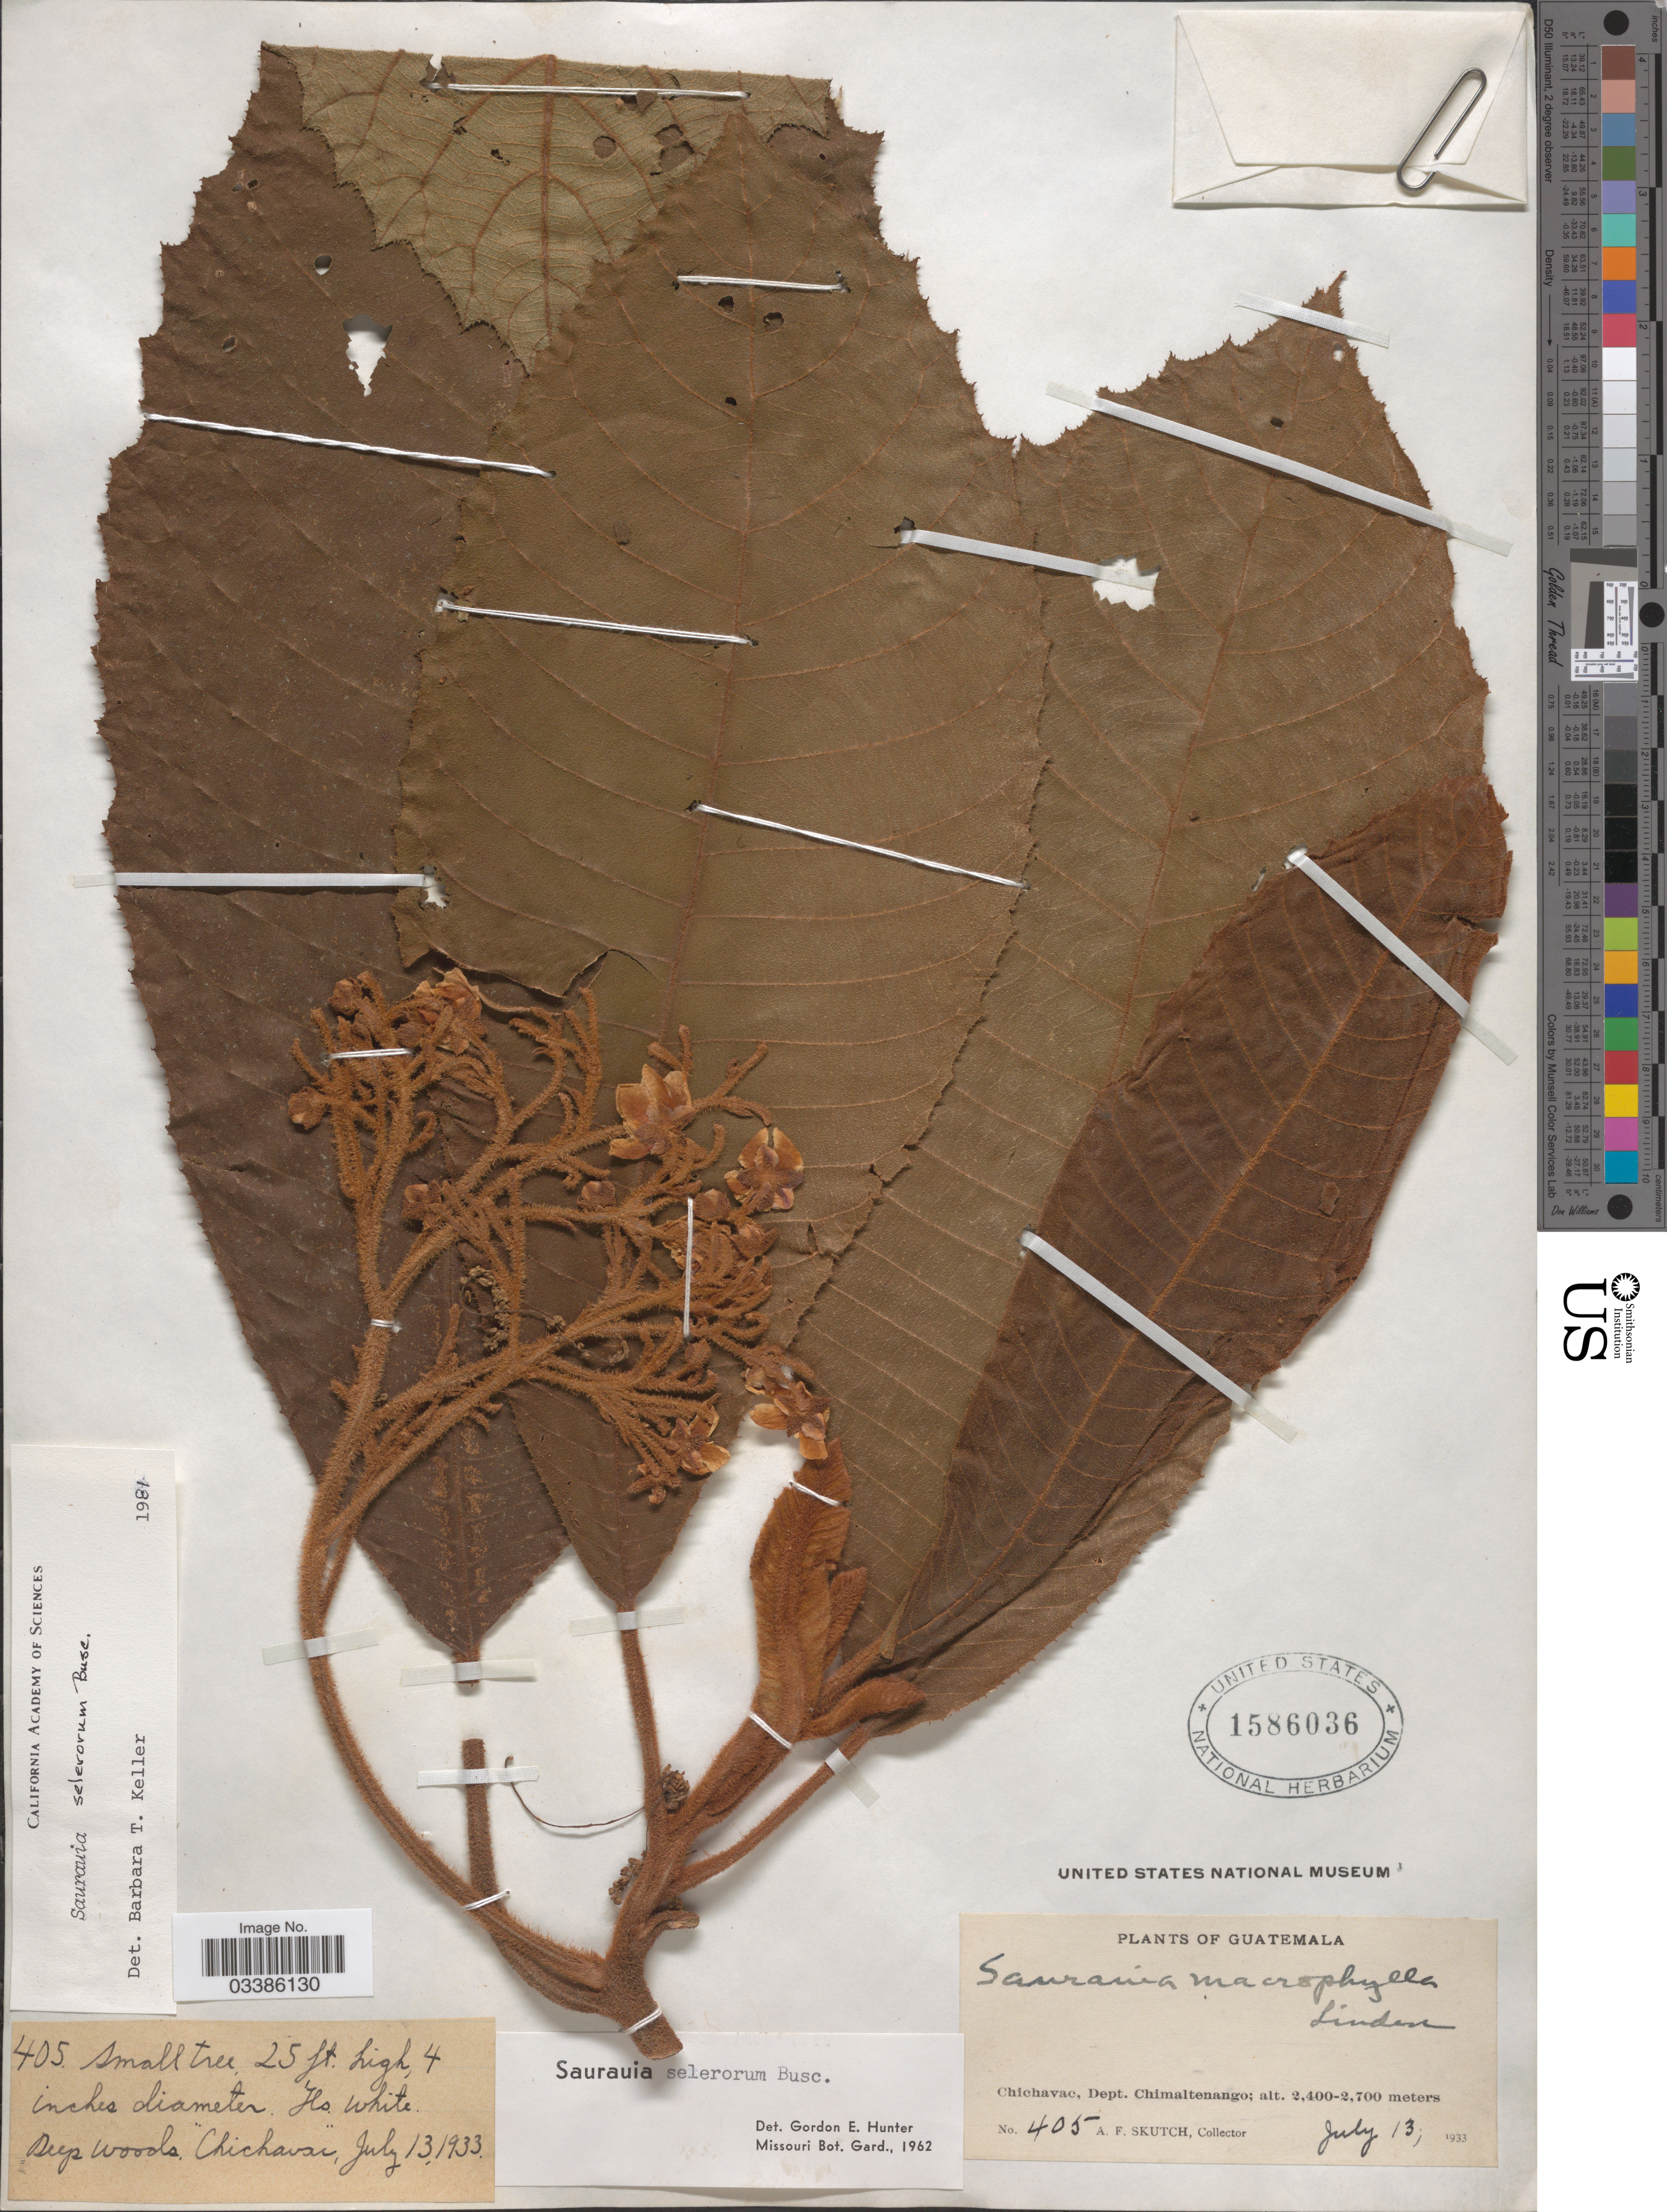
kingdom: Plantae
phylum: Tracheophyta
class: Magnoliopsida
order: Ericales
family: Actinidiaceae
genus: Saurauia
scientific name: Saurauia selerorum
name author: Buscal.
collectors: A. F. Skutch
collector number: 405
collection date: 1933-07-13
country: Guatemala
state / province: Chimaltenango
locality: Chichavac, Dept. Chimaltenango.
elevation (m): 2400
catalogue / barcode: US 1586036